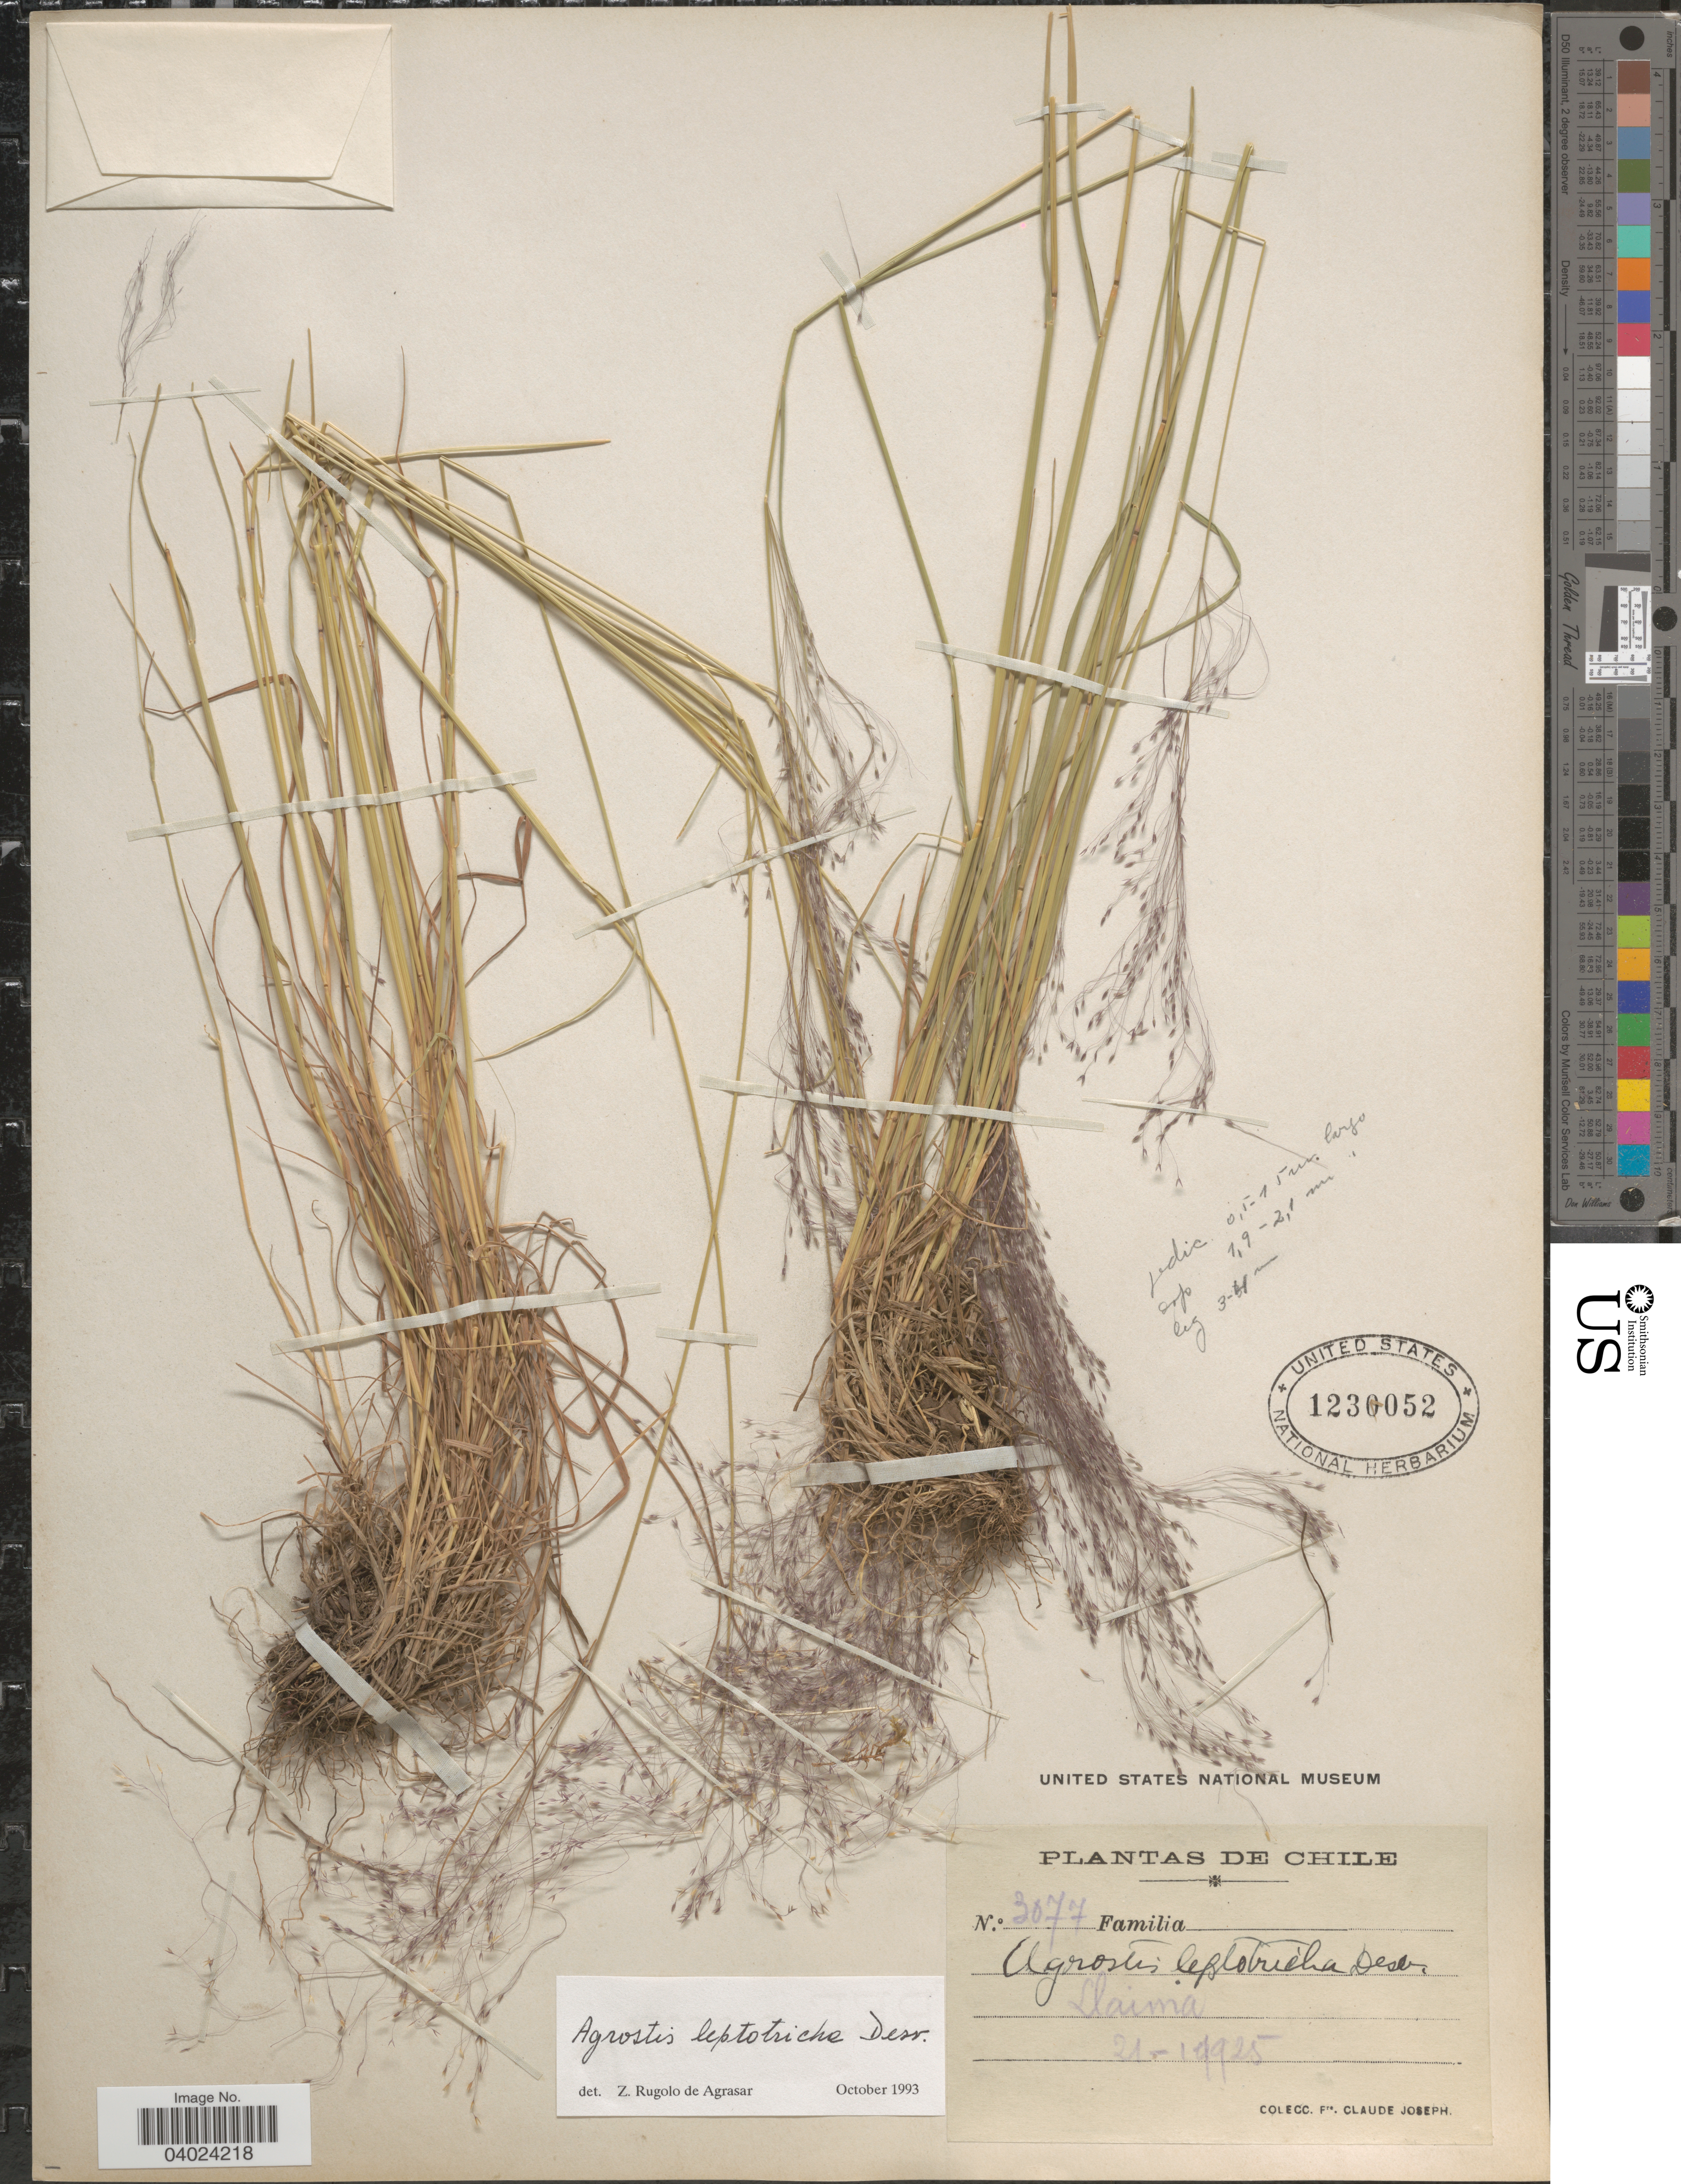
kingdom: Plantae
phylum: Tracheophyta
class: Liliopsida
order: Poales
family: Poaceae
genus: Agrostis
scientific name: Agrostis leptotricha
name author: É. Desv.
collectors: Bro. Claude-Joseph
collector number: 3077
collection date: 1925-01-21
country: Chile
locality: Llaima.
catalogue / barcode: US 1230052